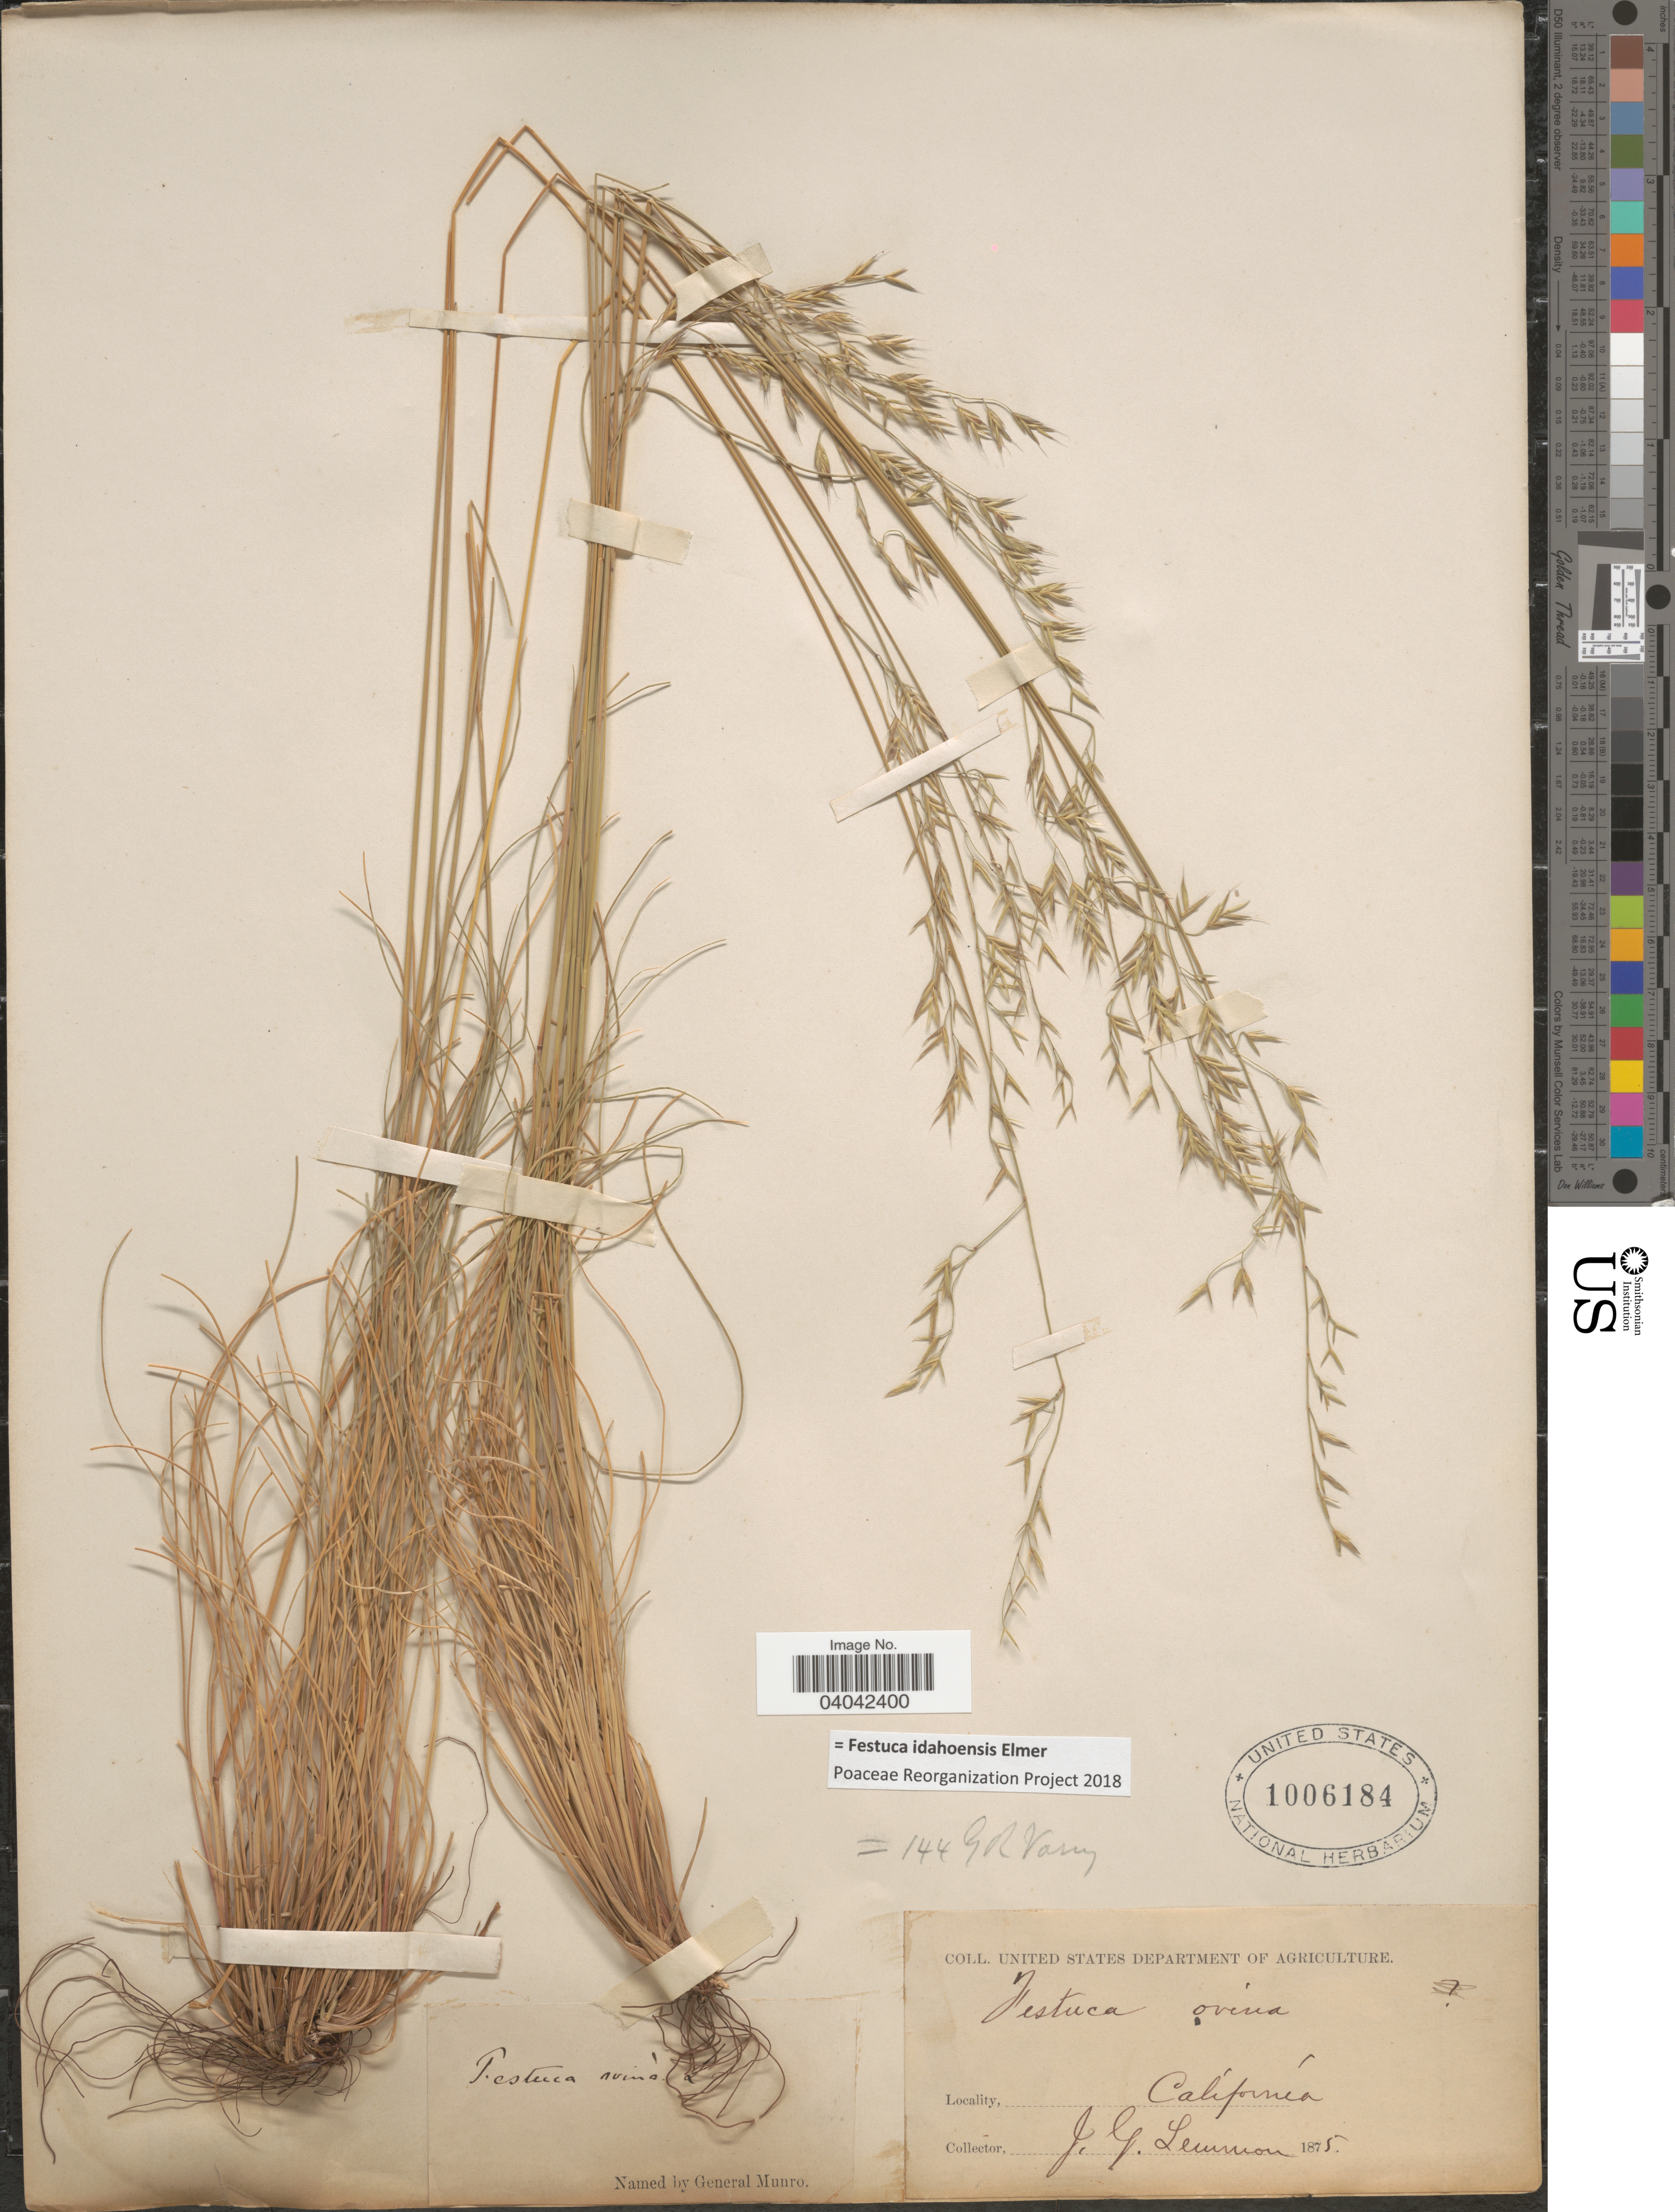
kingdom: Plantae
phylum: Tracheophyta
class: Liliopsida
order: Poales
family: Poaceae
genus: Festuca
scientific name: Festuca idahoensis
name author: Elmer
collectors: J. Lemmon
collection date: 1875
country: United States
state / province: California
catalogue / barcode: US 1006184